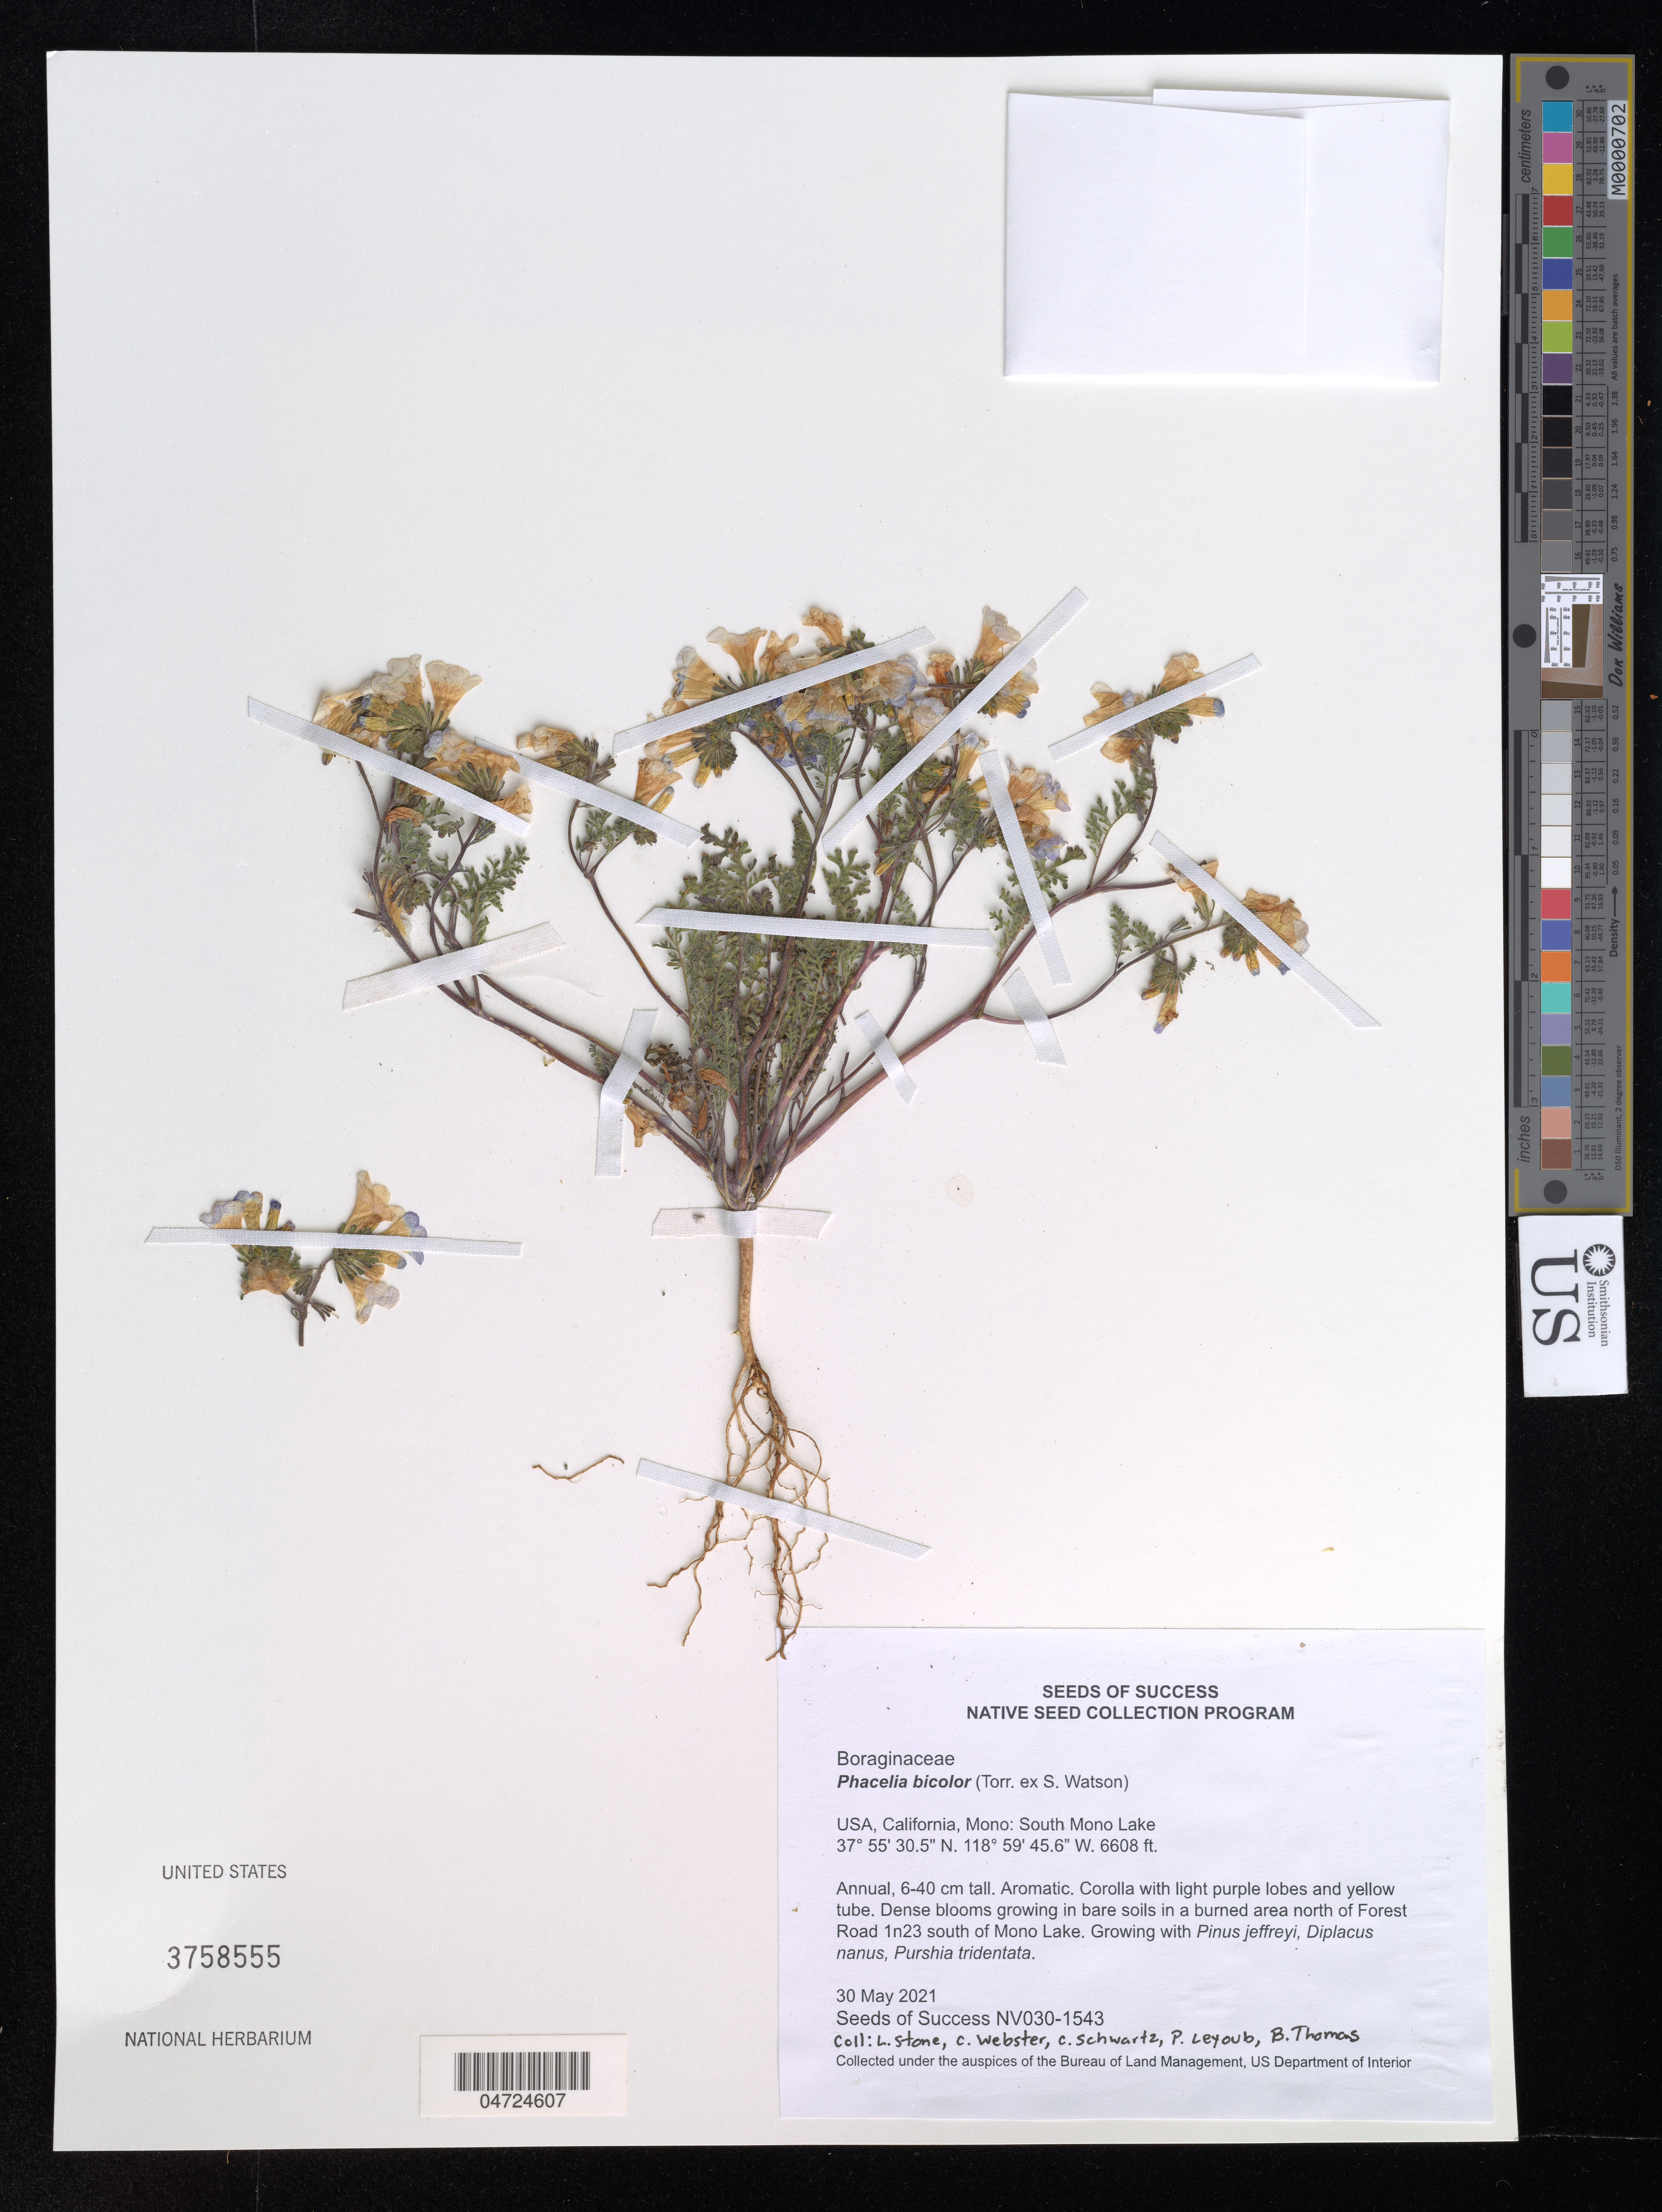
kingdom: Plantae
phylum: Tracheophyta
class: Magnoliopsida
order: Boraginales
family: Hydrophyllaceae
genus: Phacelia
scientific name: Phacelia bicolor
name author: Torr. in C. King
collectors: L. Stone, C. Webster, C. Schwartz, P. Leyoub & B. Thomas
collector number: NV030-1543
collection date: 2021-05-30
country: United States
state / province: California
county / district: Mono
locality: Mono: South Mono Lake. Dense blooms growing in bare soils in a burned area north of Forest Road 1n23 south of Mono Lake.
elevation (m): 2014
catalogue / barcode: US 3758555